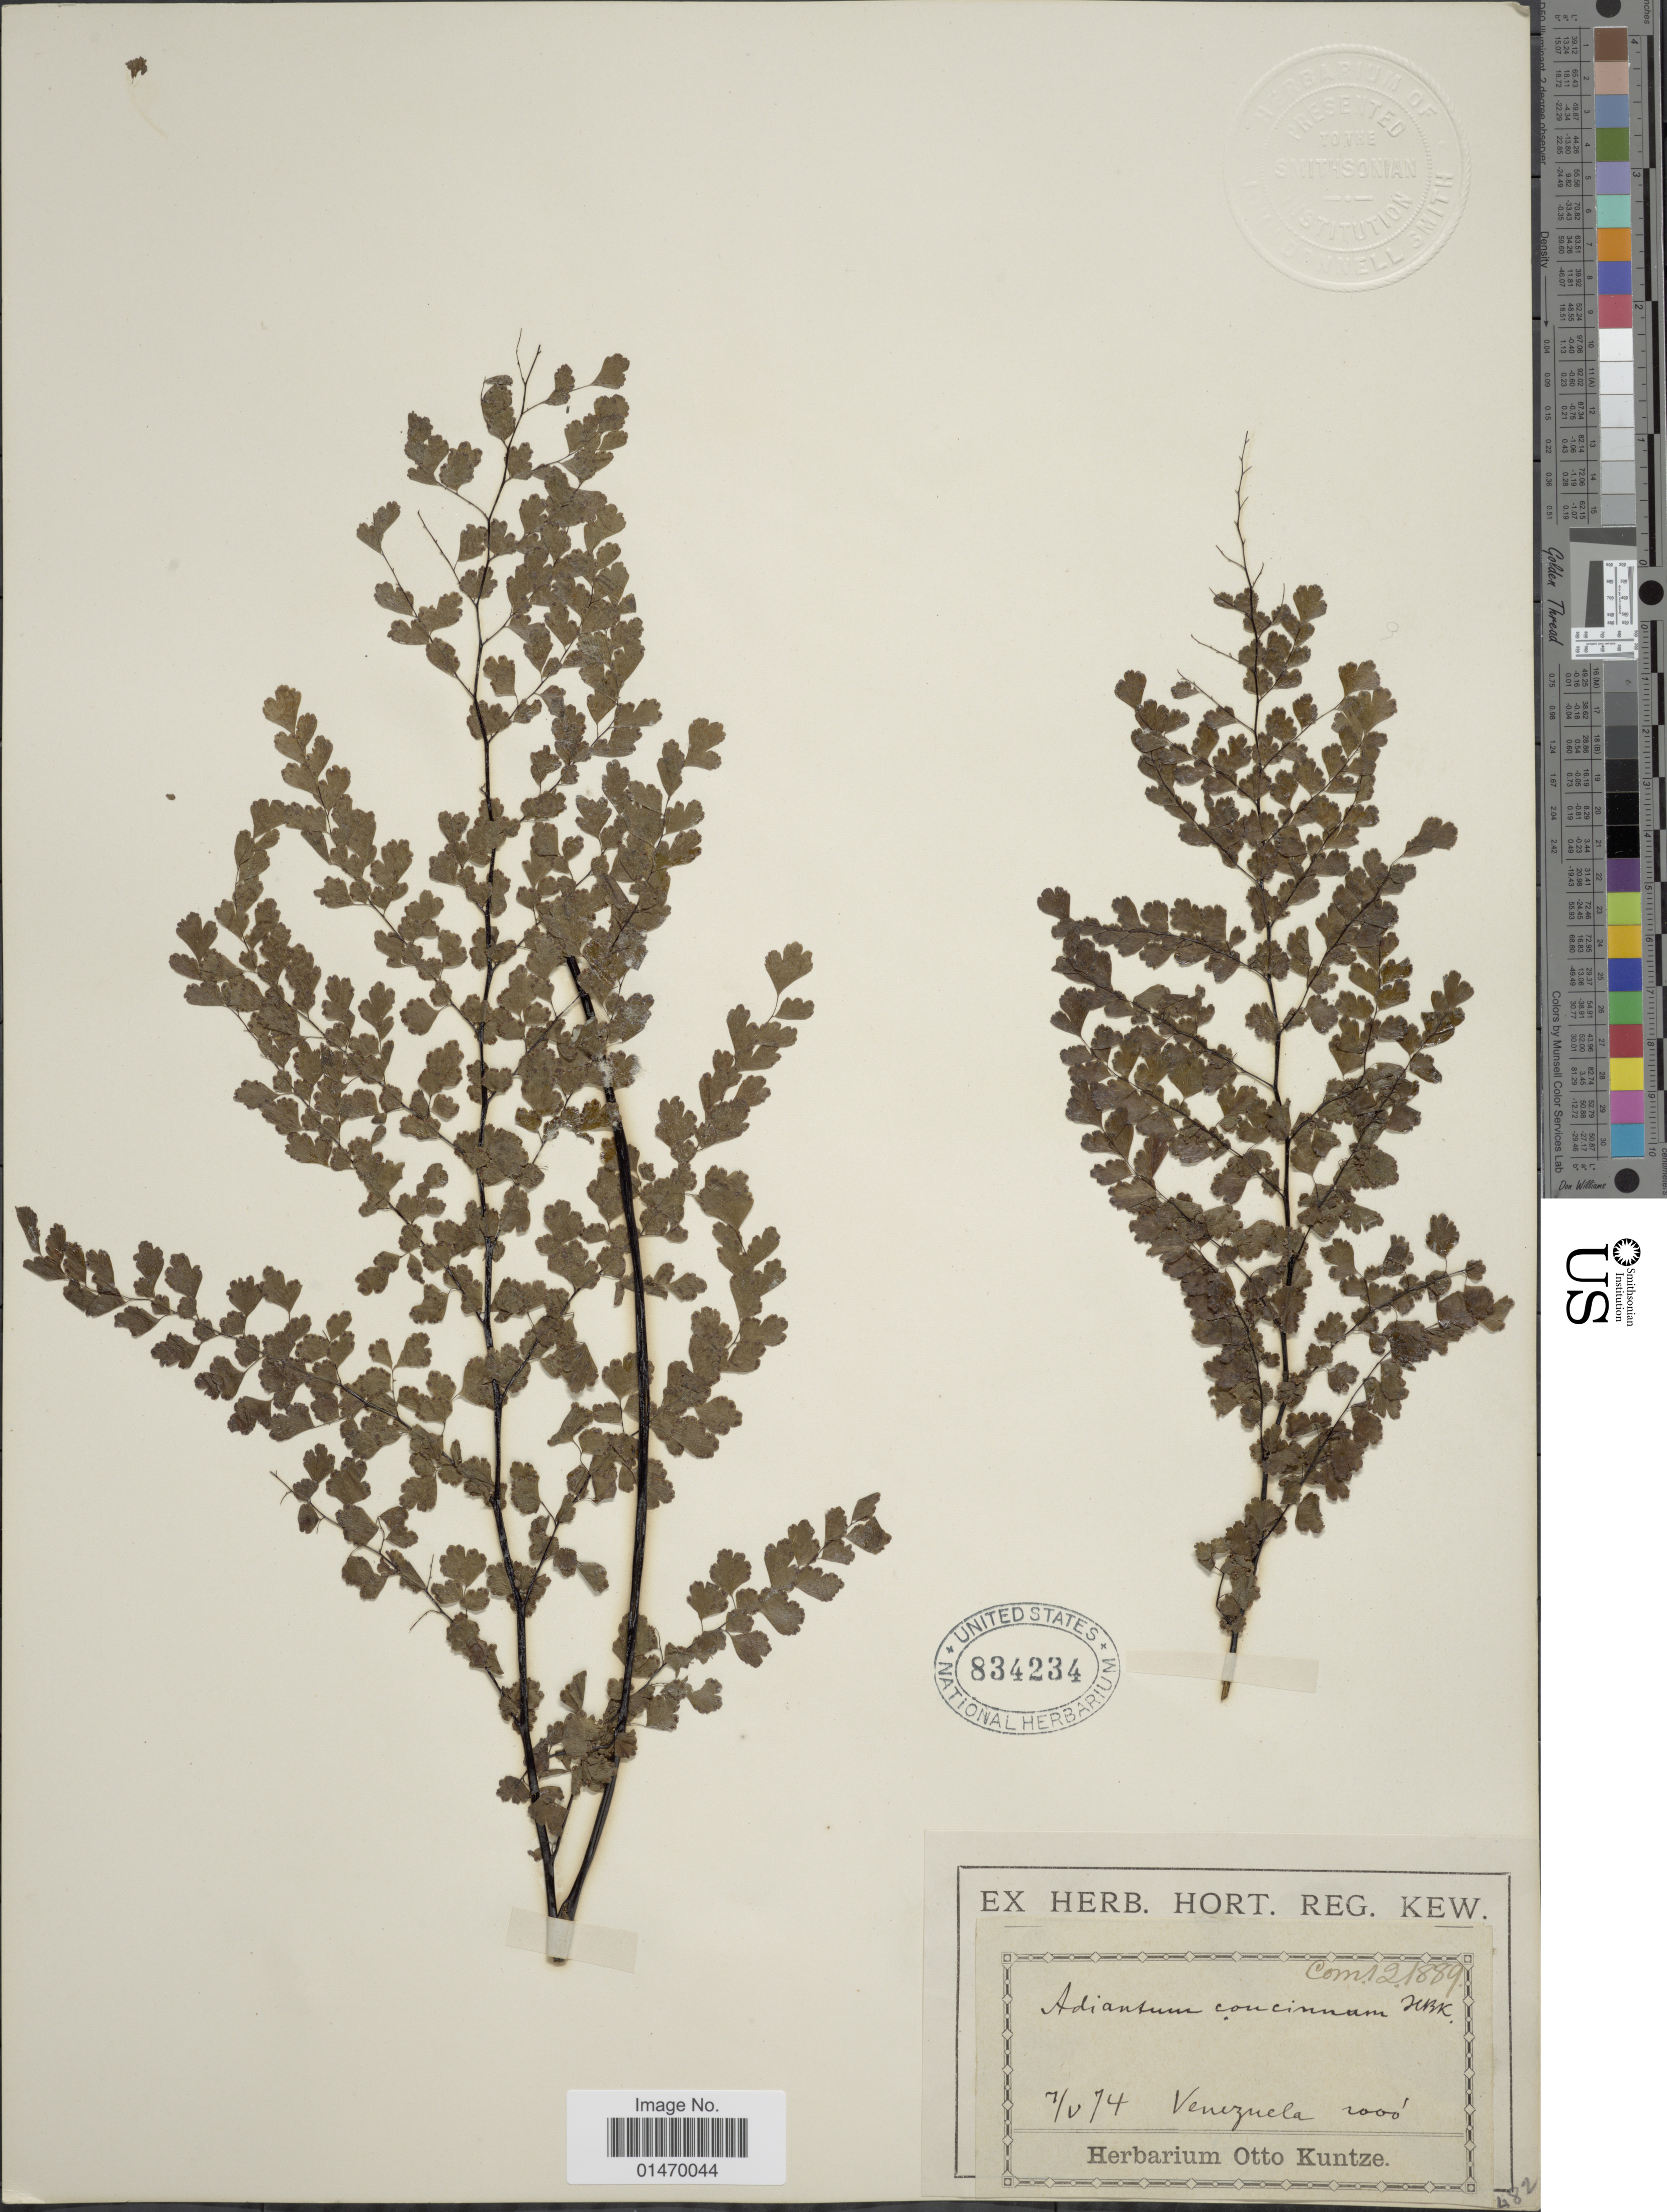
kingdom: Plantae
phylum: Tracheophyta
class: Polypodiopsida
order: Polypodiales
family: Pteridaceae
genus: Adiantum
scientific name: Adiantum concinnum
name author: Humb. & Bonpl. ex Willd.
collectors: ex herb. Otto Kuntze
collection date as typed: Transcribed d/m/y: 7/5/74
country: Venezuela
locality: Venezuela.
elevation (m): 610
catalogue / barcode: US 834234